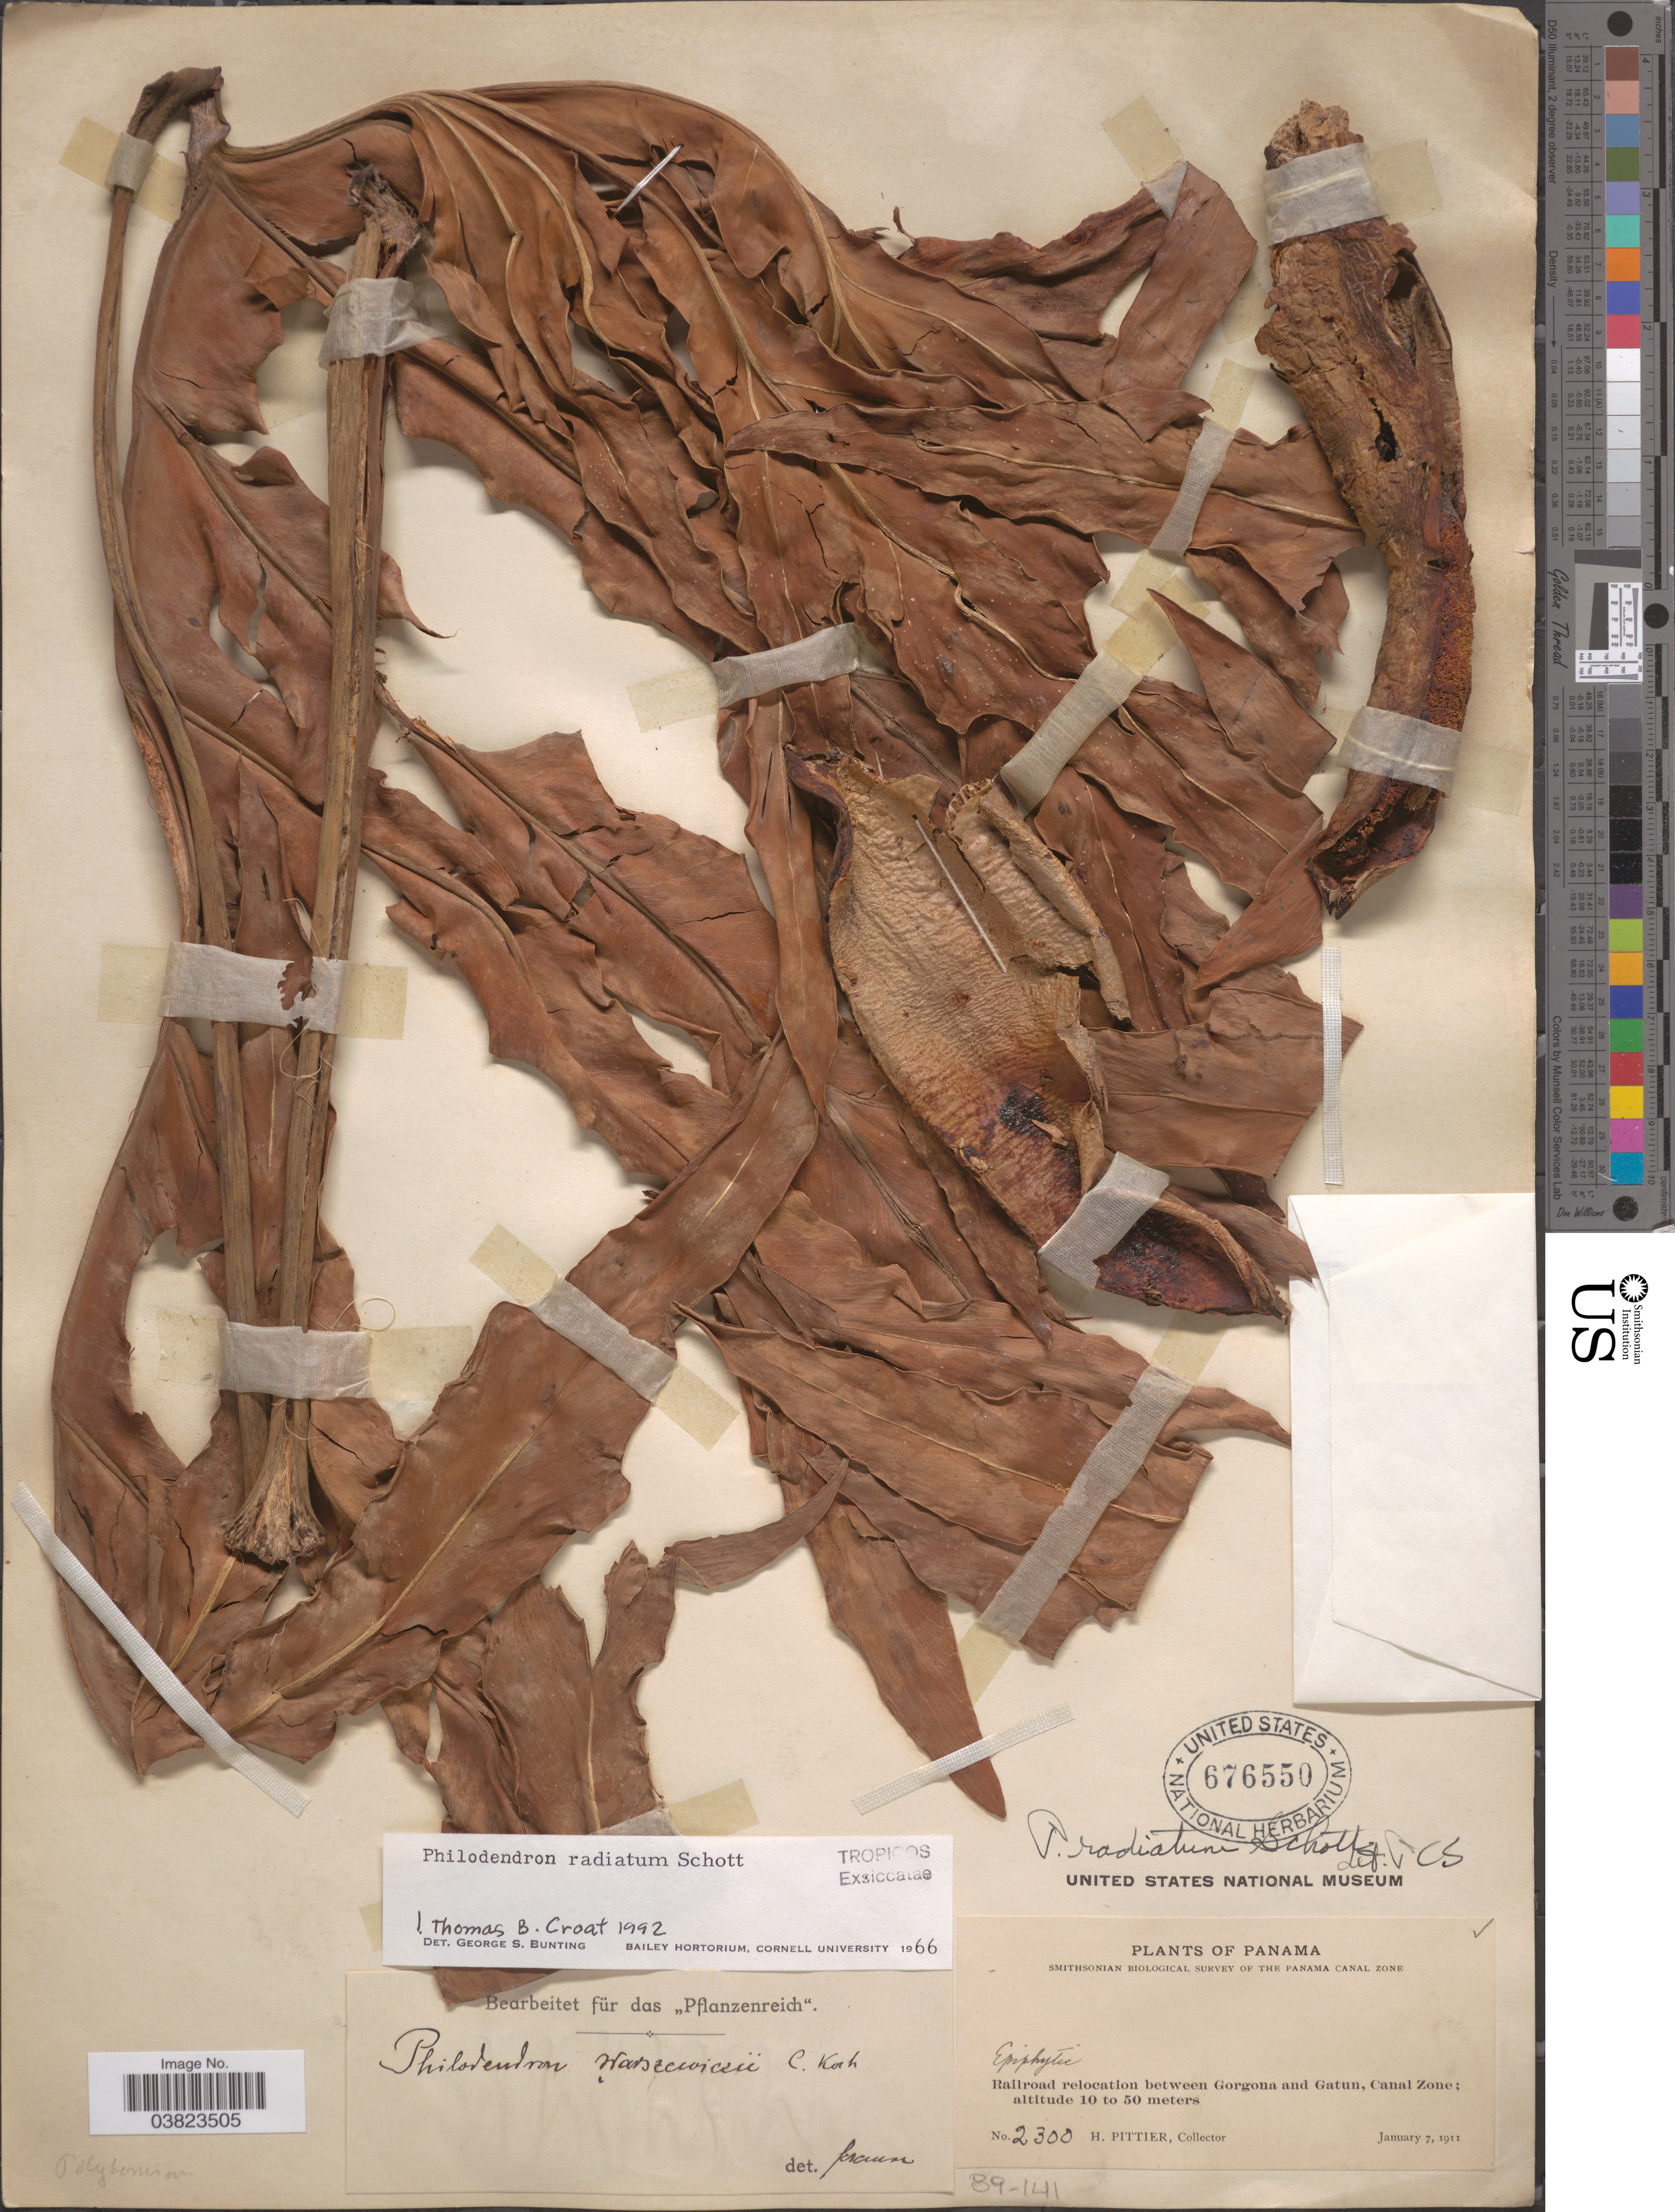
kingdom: Plantae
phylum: Tracheophyta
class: Liliopsida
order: Alismatales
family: Araceae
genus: Philodendron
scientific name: Philodendron radiatum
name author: Schott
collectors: H. F. Pittier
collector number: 2300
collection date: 1911-01-07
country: Panama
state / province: Colón / Panamá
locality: Railroad relocation between Gorgona and Gatun, Canal Zone.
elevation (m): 10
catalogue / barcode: US 676550